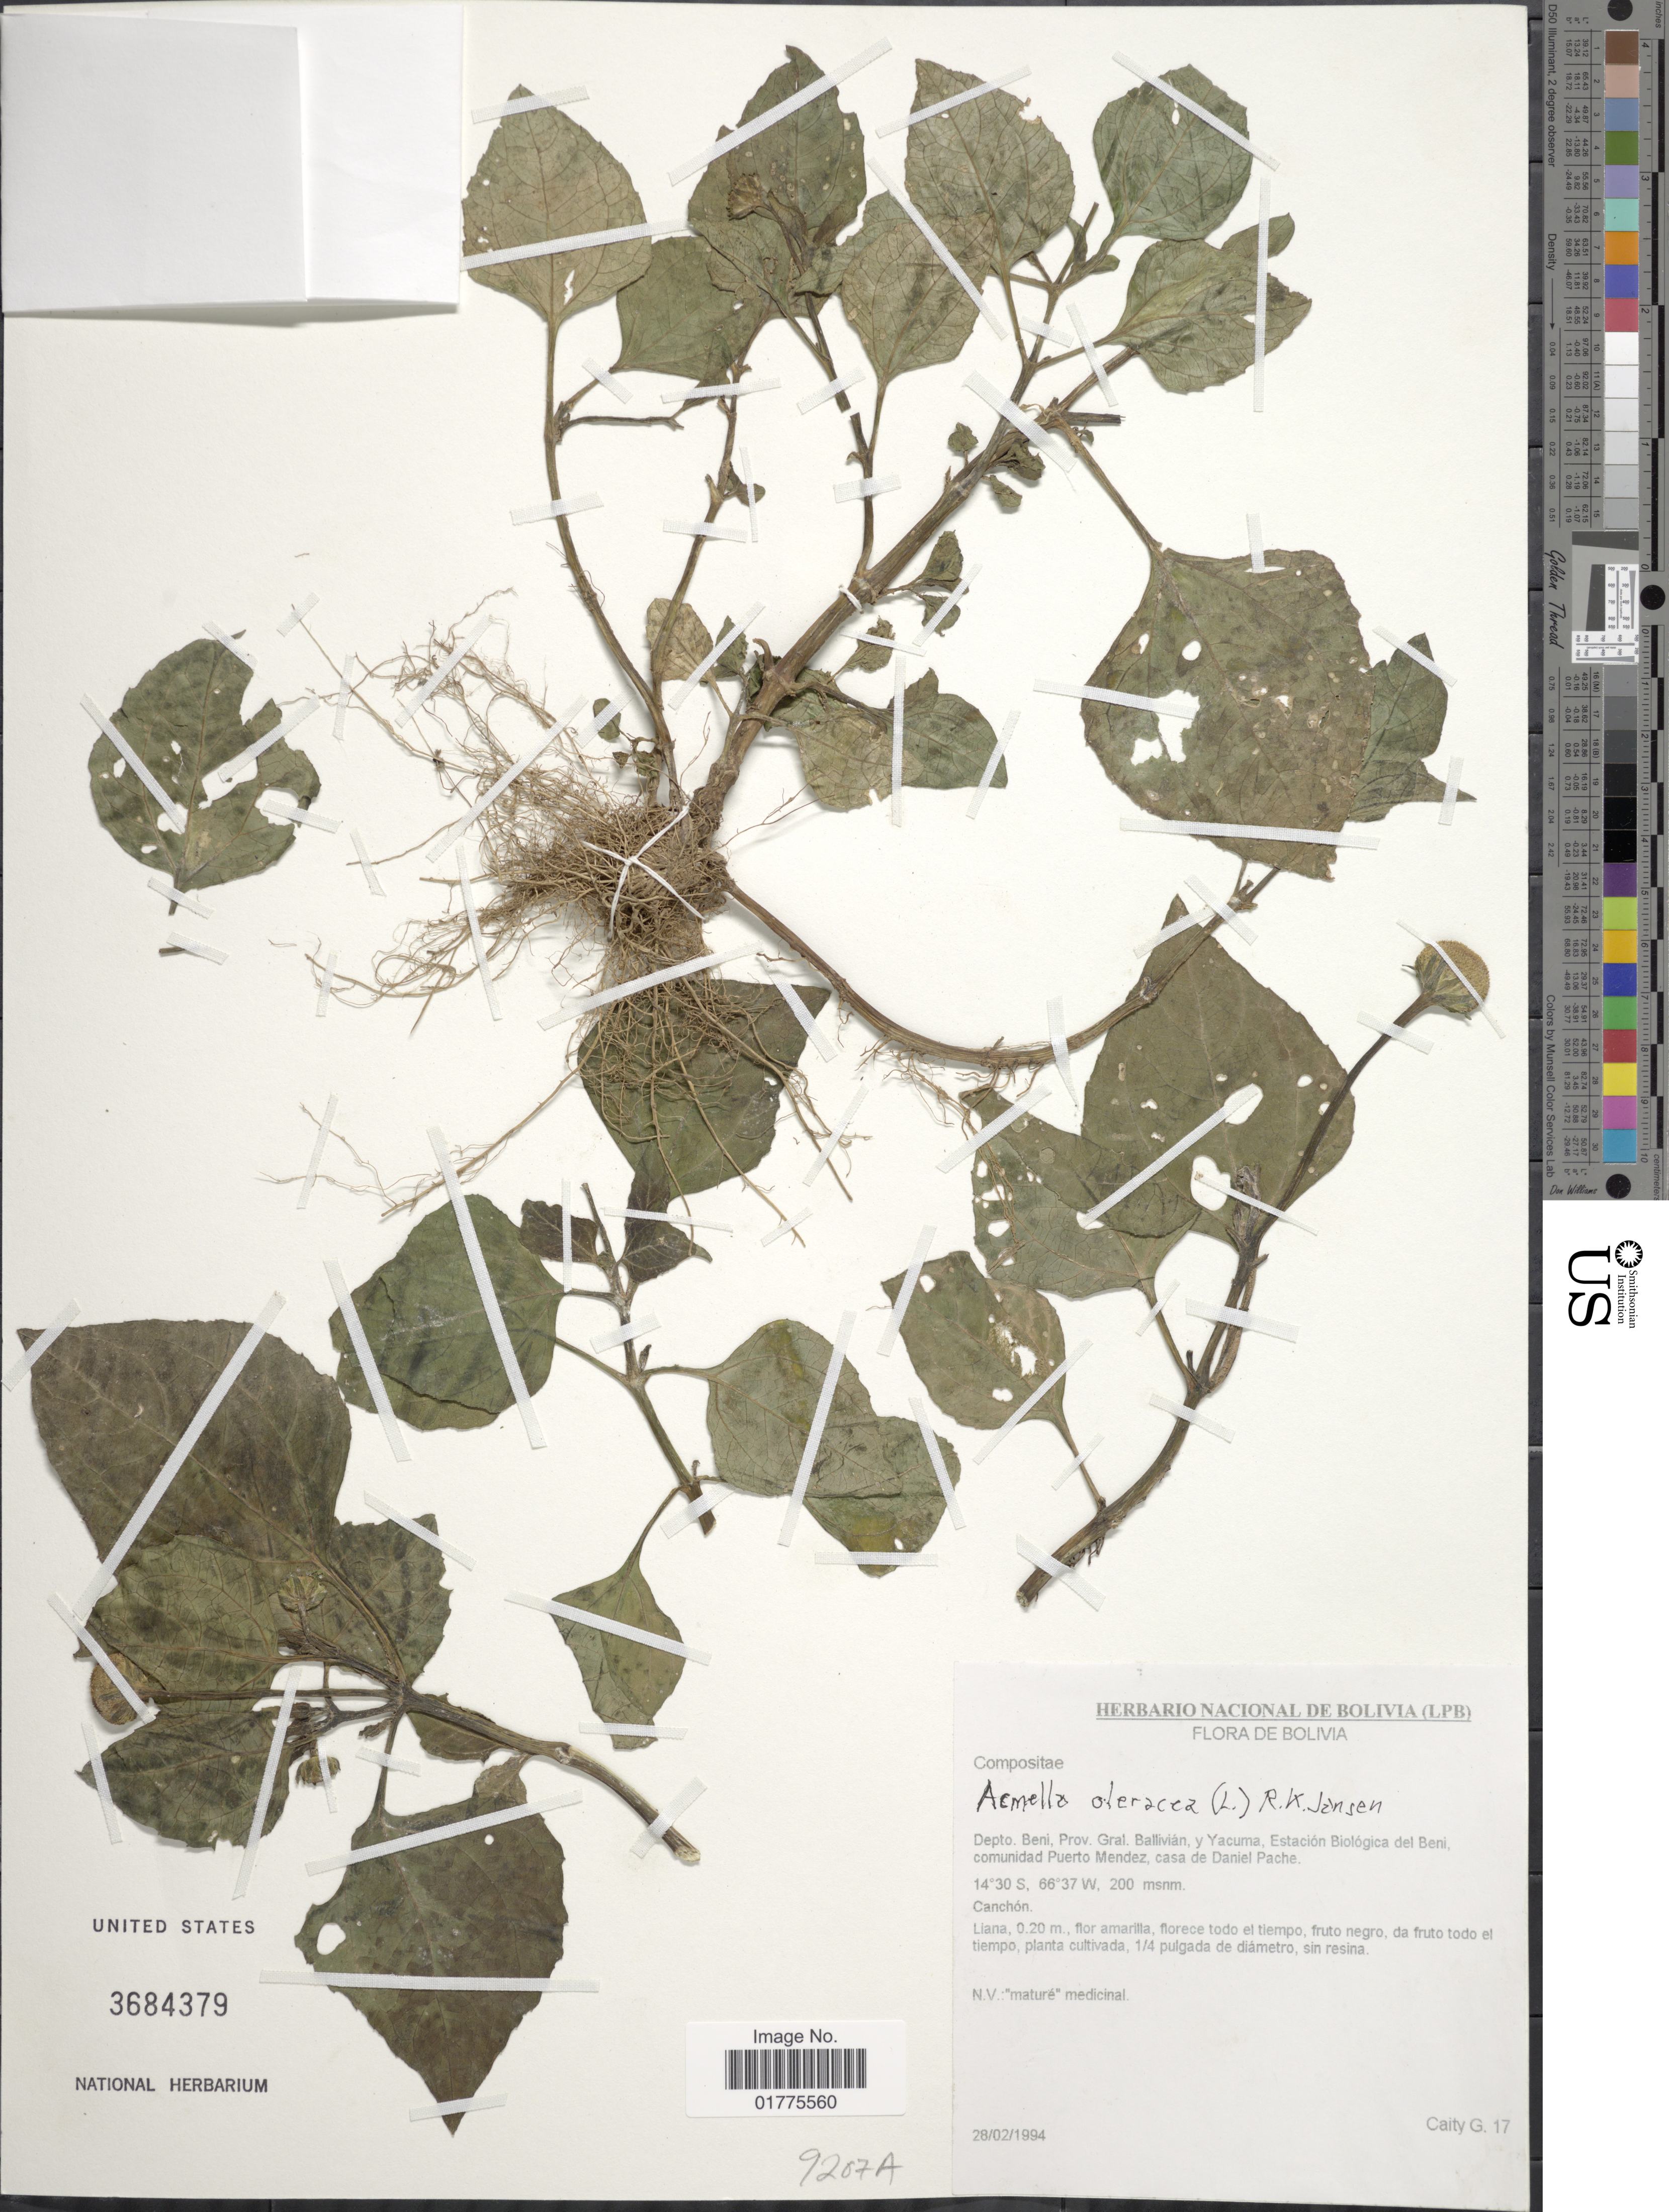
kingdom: Plantae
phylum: Tracheophyta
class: Magnoliopsida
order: Asterales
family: Asteraceae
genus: Acmella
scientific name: Acmella oleracea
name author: (L.) R.K. Jansen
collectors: G. Caity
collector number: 17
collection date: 1994-02-28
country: Bolivia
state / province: Beni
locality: Prov. Gral. Baliivian, y Yacuma, Estacion Biologica del Beni, comunidad Puerto Mendez, casa de Daniel Pache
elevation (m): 200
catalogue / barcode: US 3684379